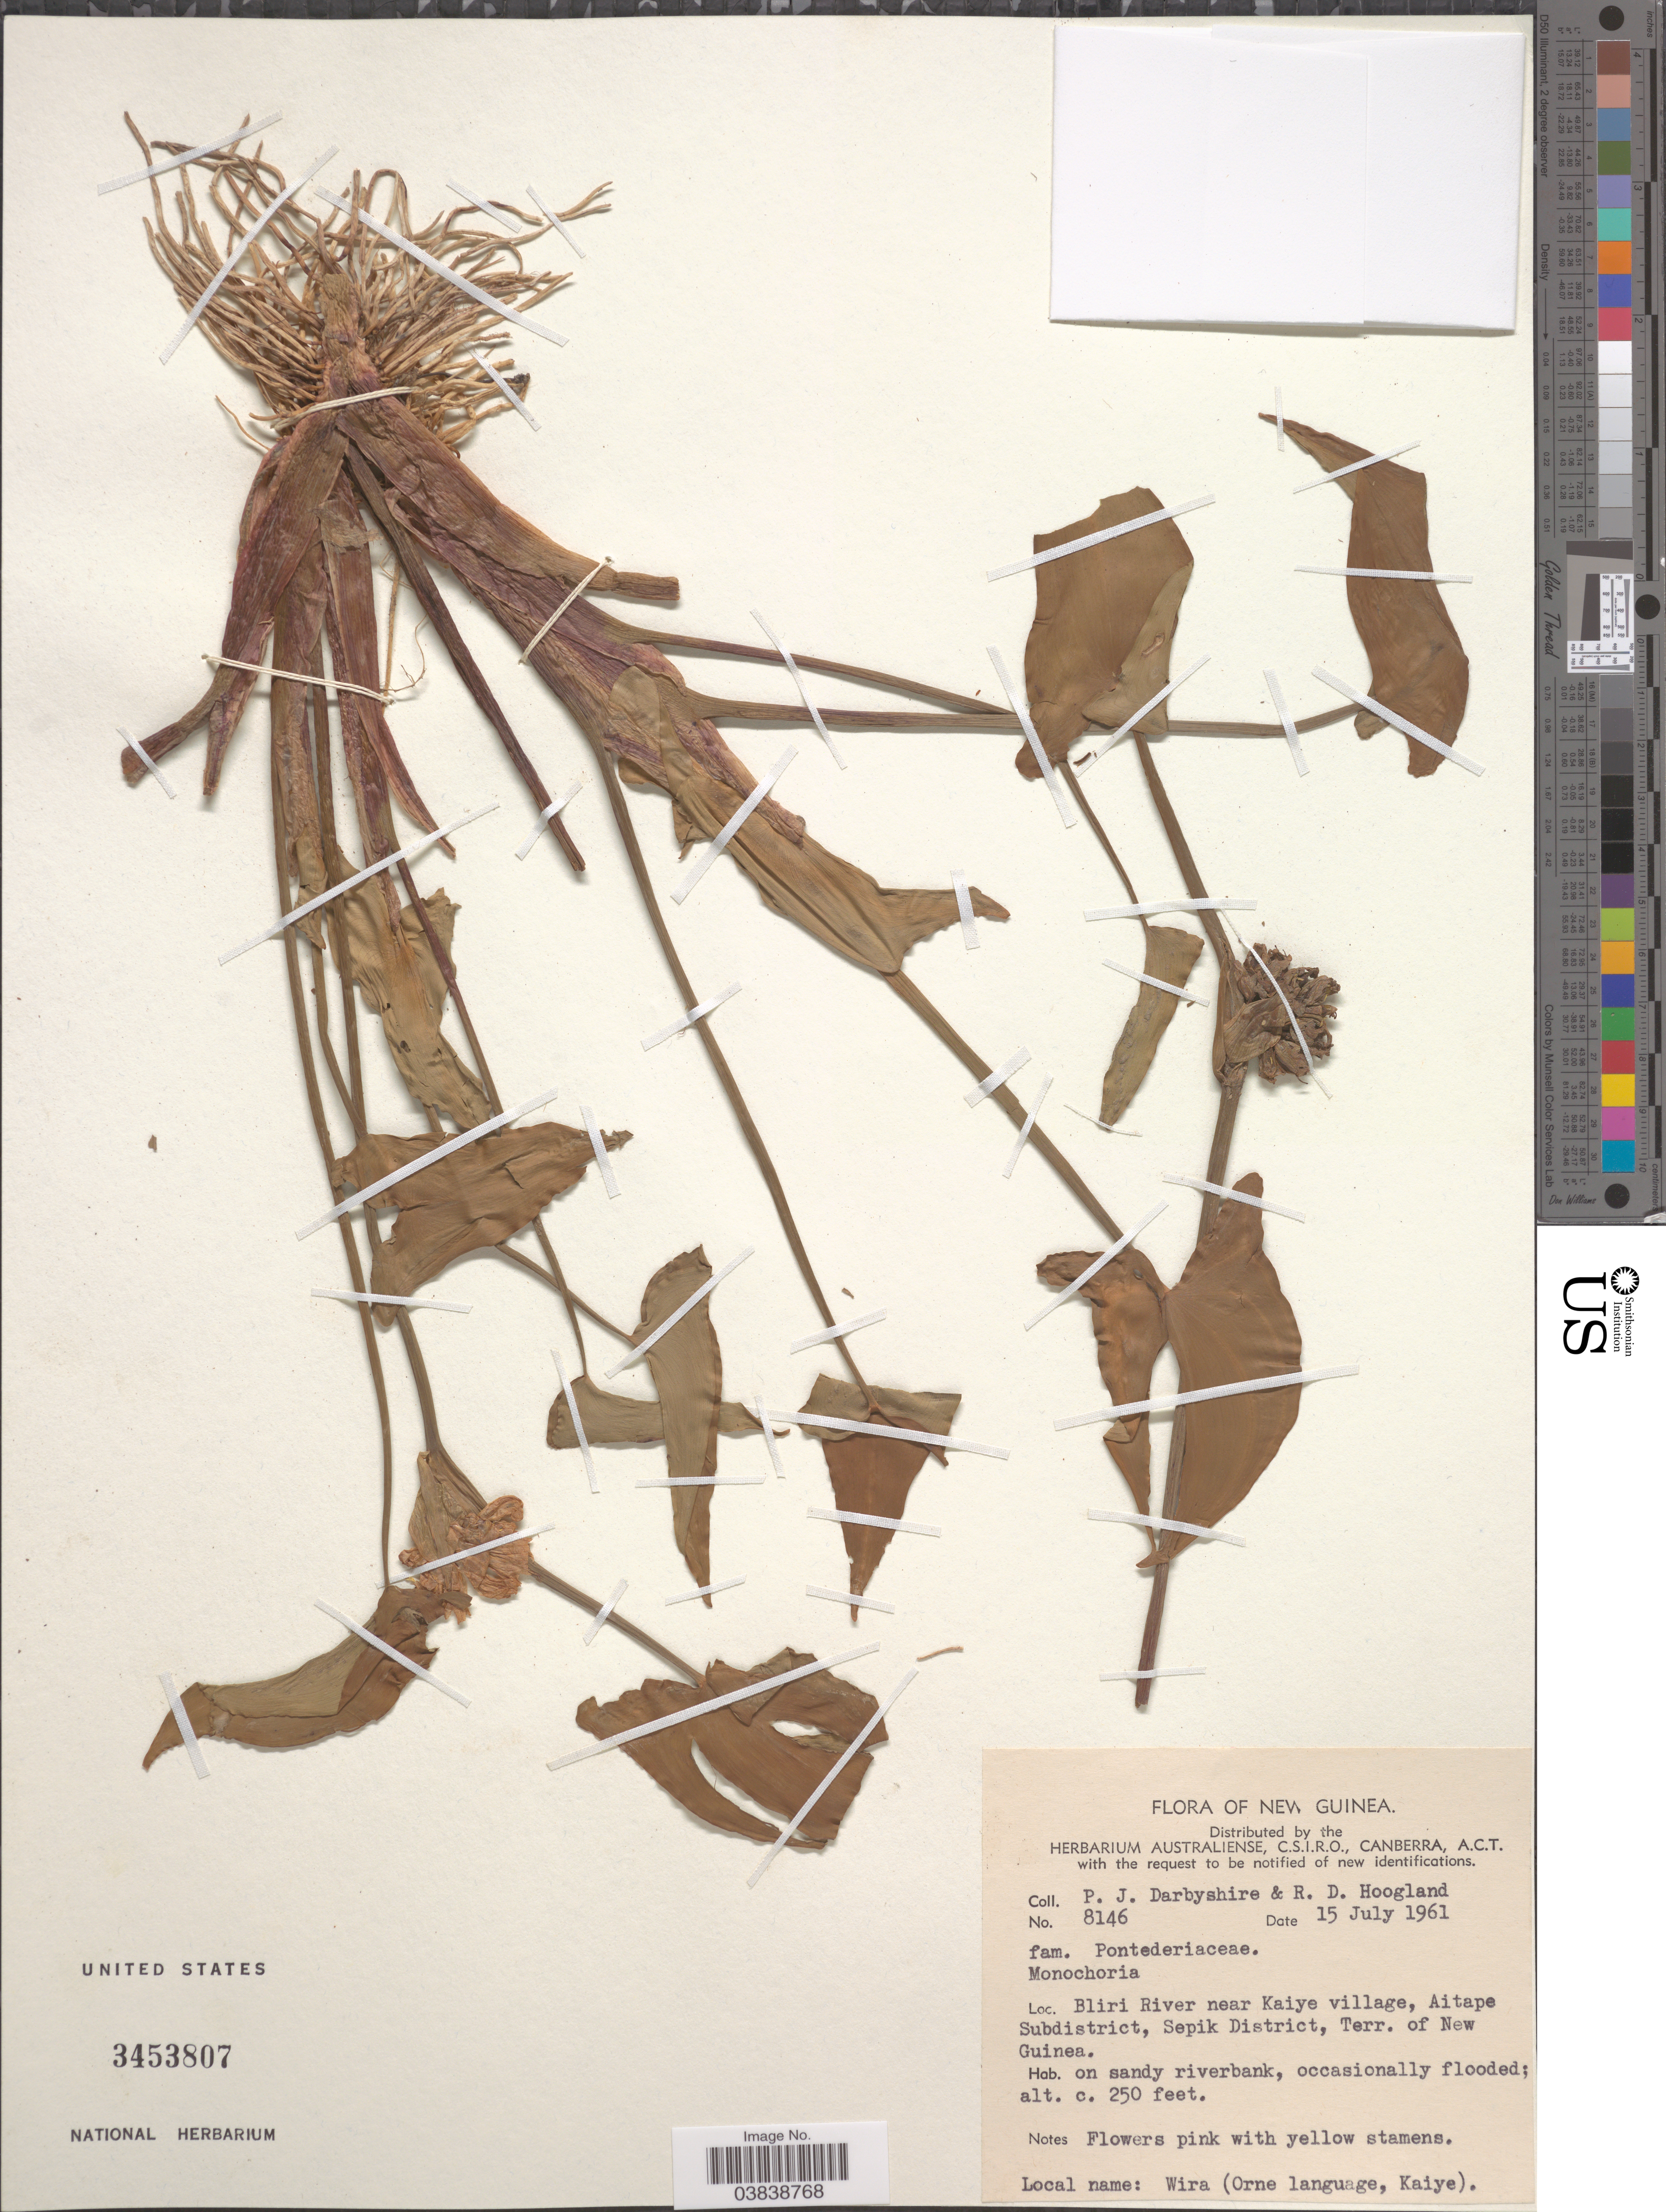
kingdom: Plantae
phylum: Tracheophyta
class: Liliopsida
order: Commelinales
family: Pontederiaceae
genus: Monochoria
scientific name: Monochoria sp.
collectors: P. Darbyshire & R. D. Hoogland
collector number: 8146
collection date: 1961-07-15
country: Papua New Guinea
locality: New Guinea. Bliri River near Kaiye village, Aitape Subdistrict, Sepik District, Terr. of New Guinea.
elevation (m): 76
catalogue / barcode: US 3453807